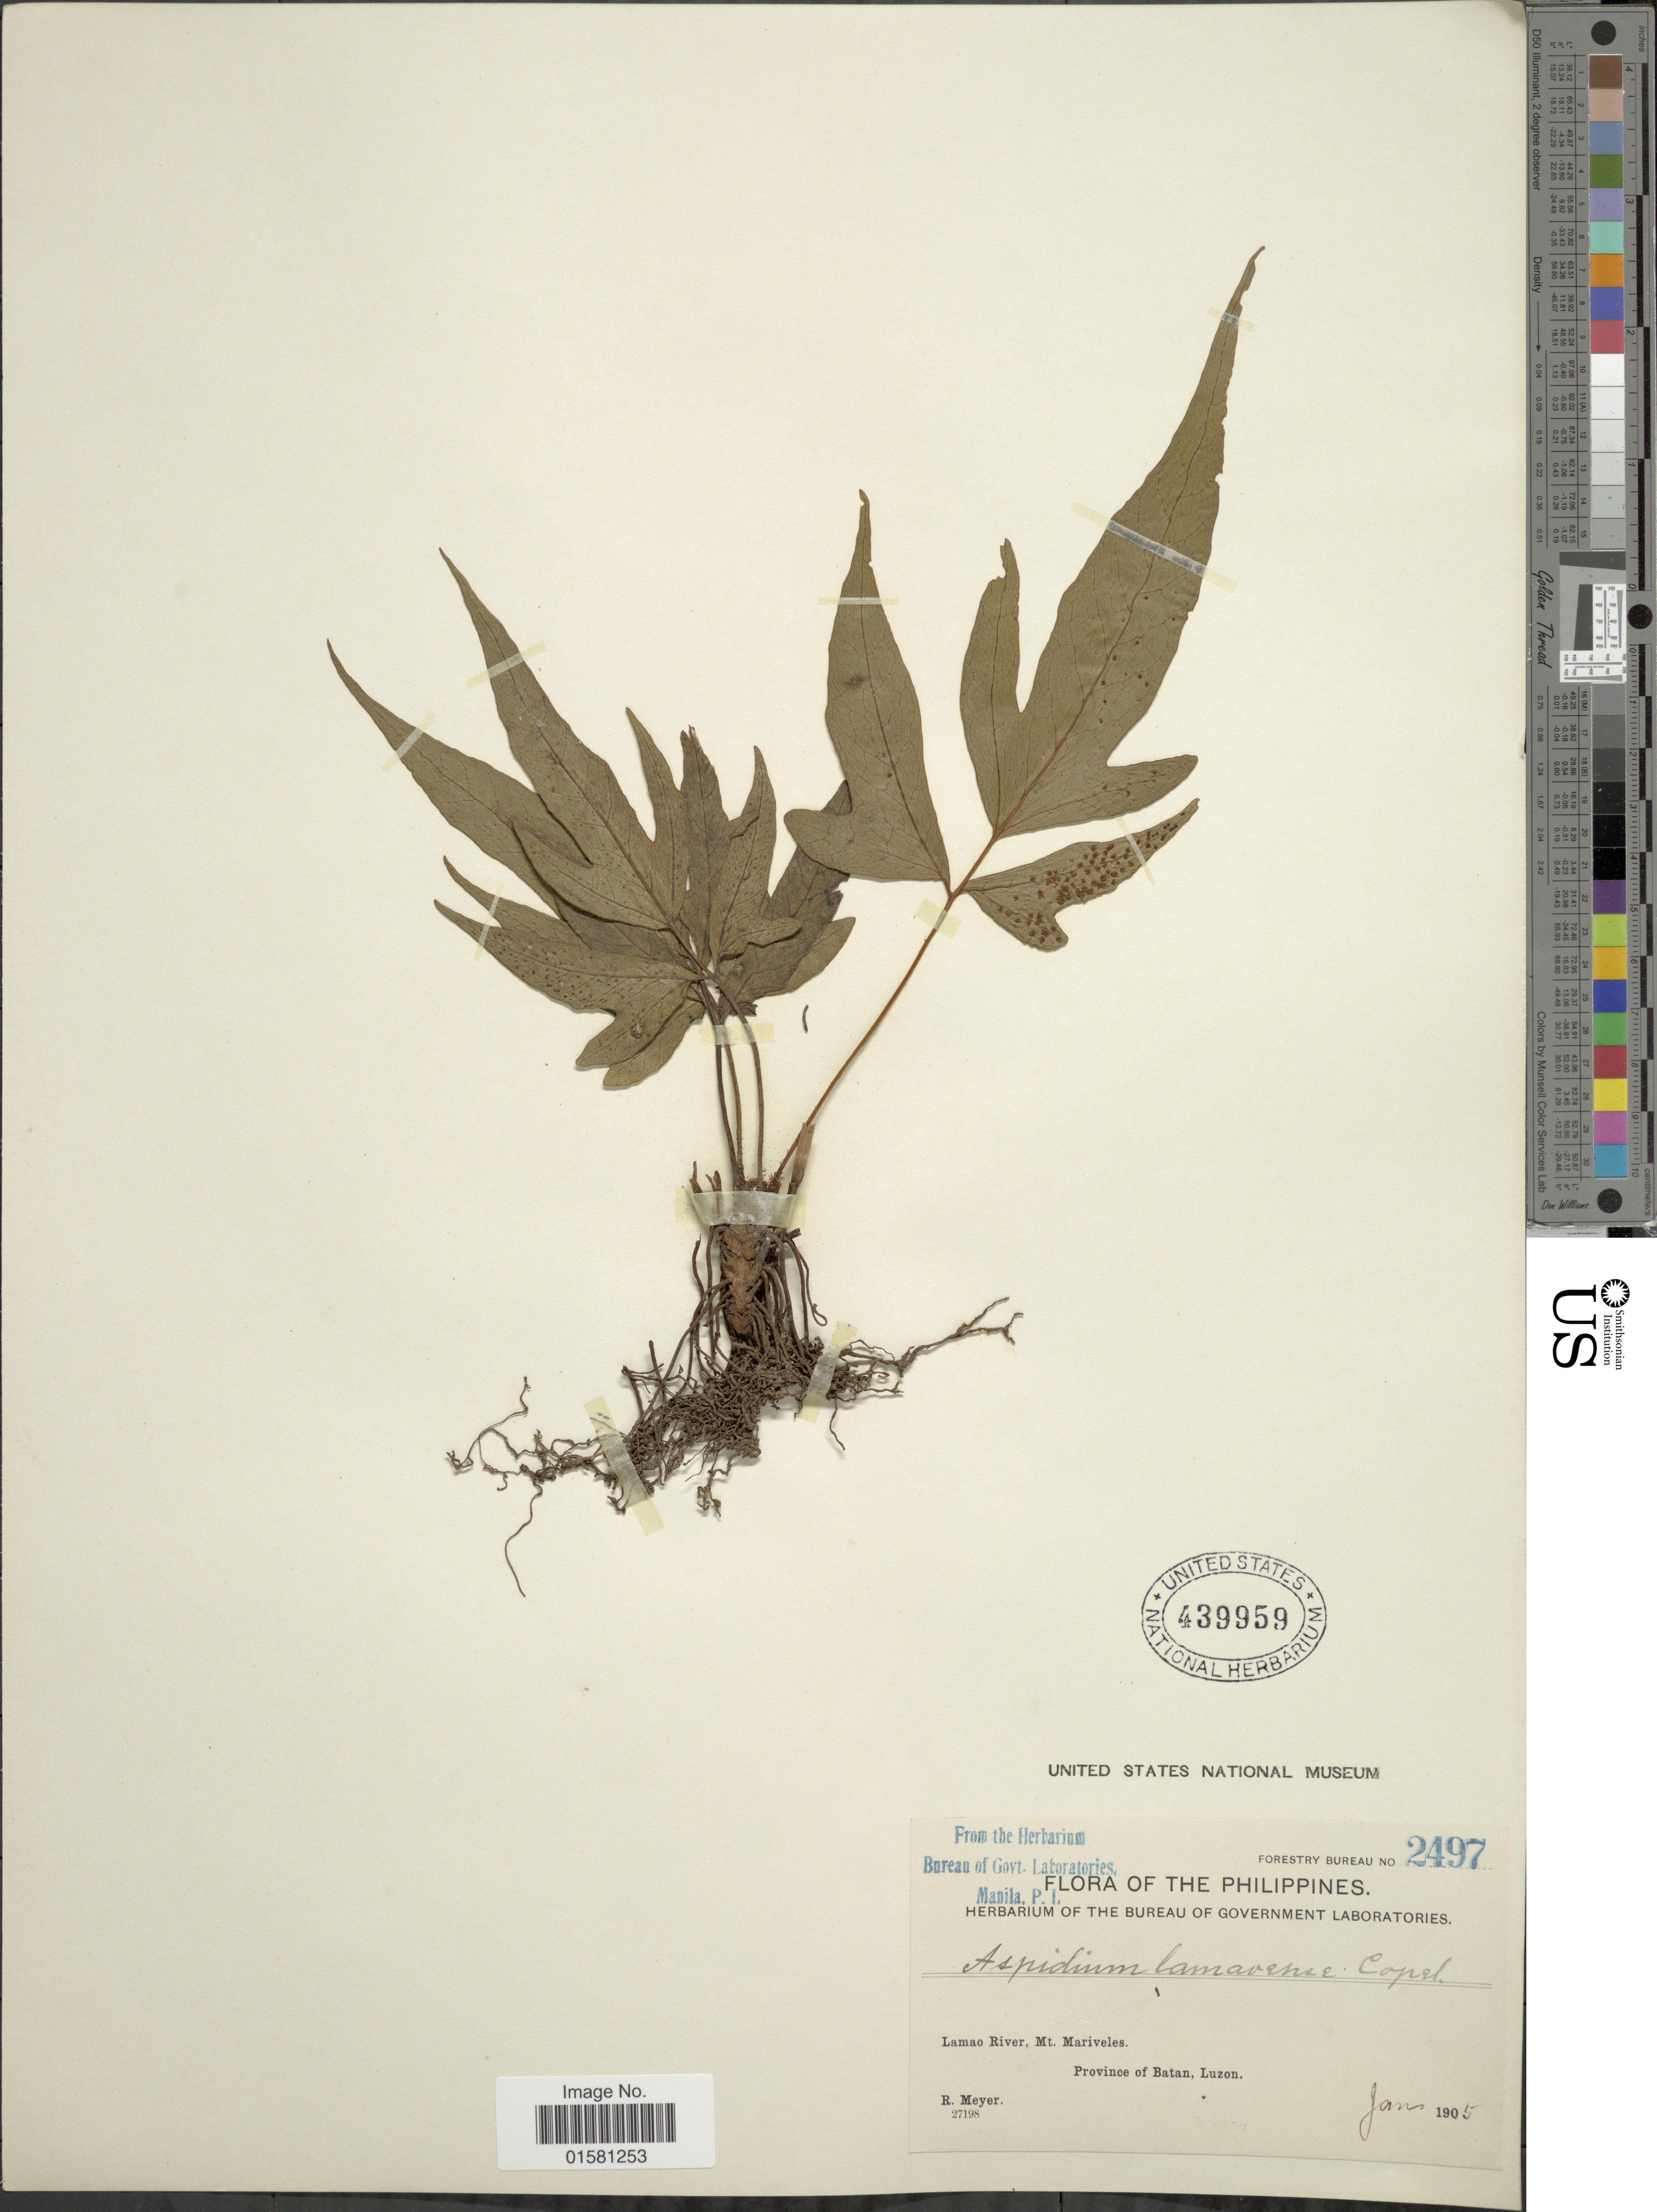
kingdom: Plantae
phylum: Tracheophyta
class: Polypodiopsida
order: Polypodiales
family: Tectariaceae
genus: Tectaria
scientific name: Tectaria trifida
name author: (Fée) Price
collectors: R. Meyer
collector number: Forestry Bureau 2497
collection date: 1905-01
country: Philippines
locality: The Philippines, Lamao River, Mt. Mariveles. Province of Batan, Luzon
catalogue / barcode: US 439959